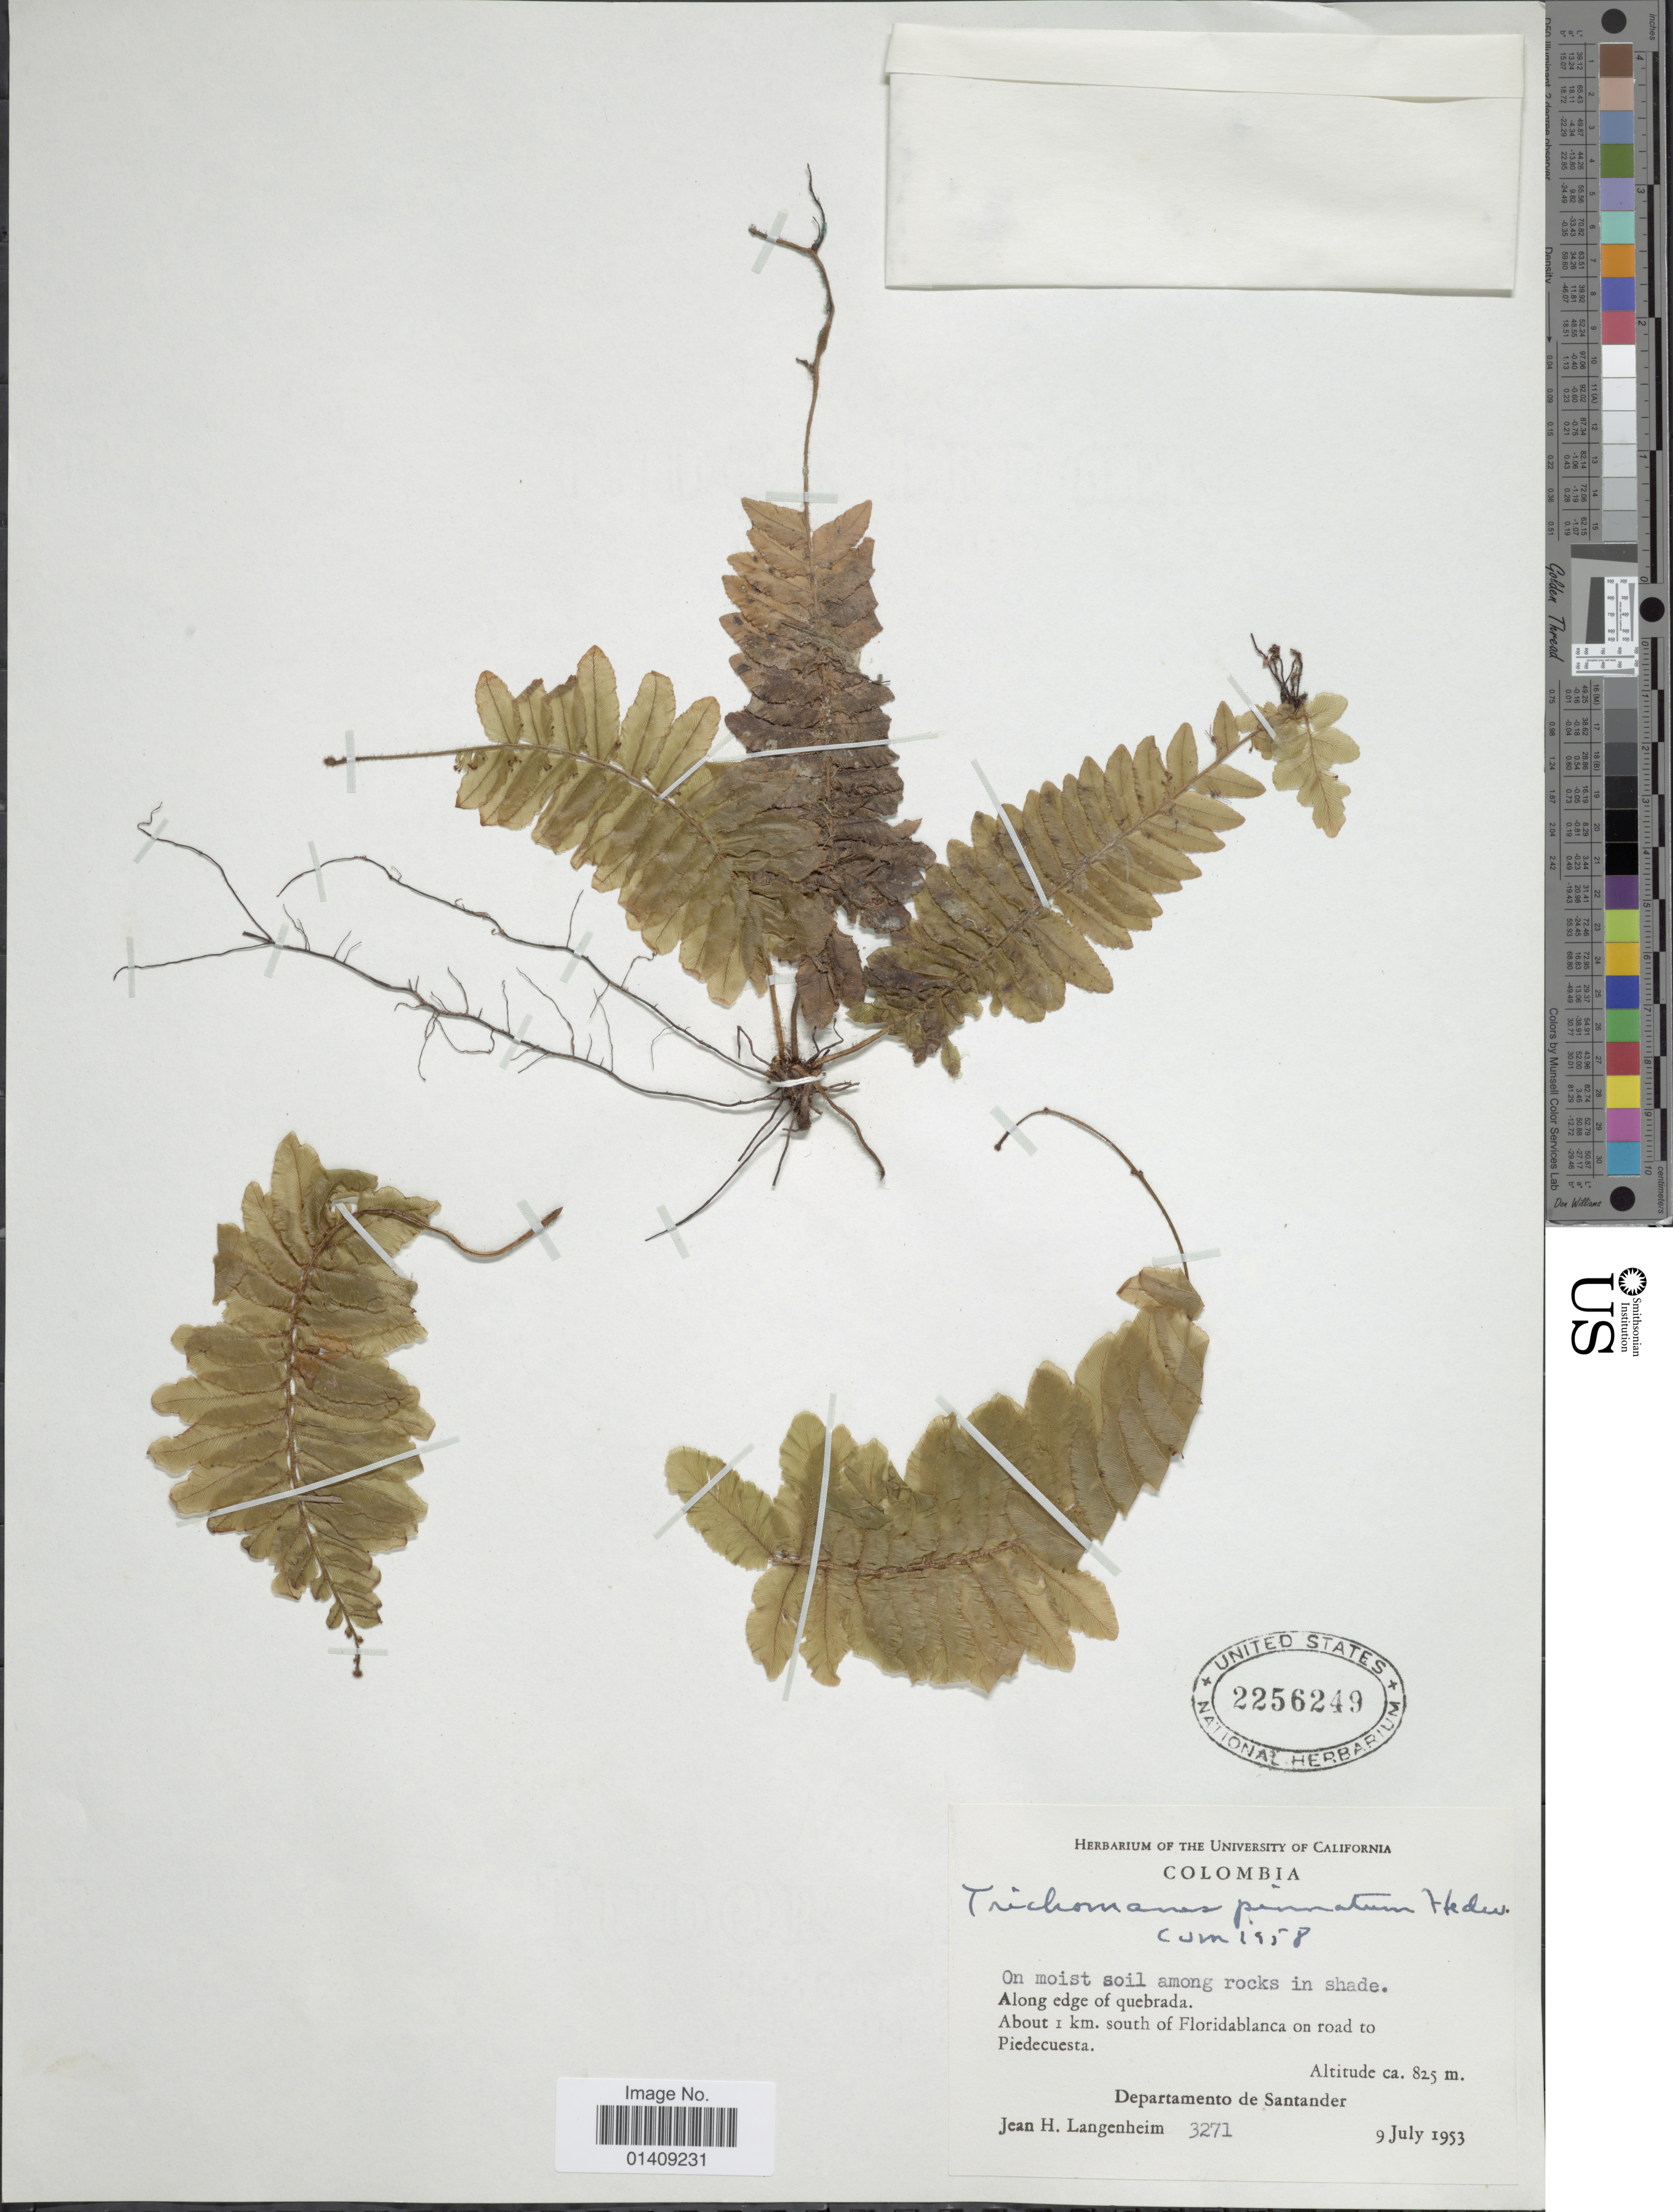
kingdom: Plantae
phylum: Tracheophyta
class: Polypodiopsida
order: Hymenophyllales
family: Hymenophyllaceae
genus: Trichomanes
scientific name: Trichomanes pinnatum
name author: Hedw.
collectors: J. H. Langenheim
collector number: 3271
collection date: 1953-07-09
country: Colombia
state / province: Santander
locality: Along edge of quebrada. ABout 1 km south of Floridablanca on road to Piedecuesta departamento de Santander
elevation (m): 825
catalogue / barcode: US 2256249